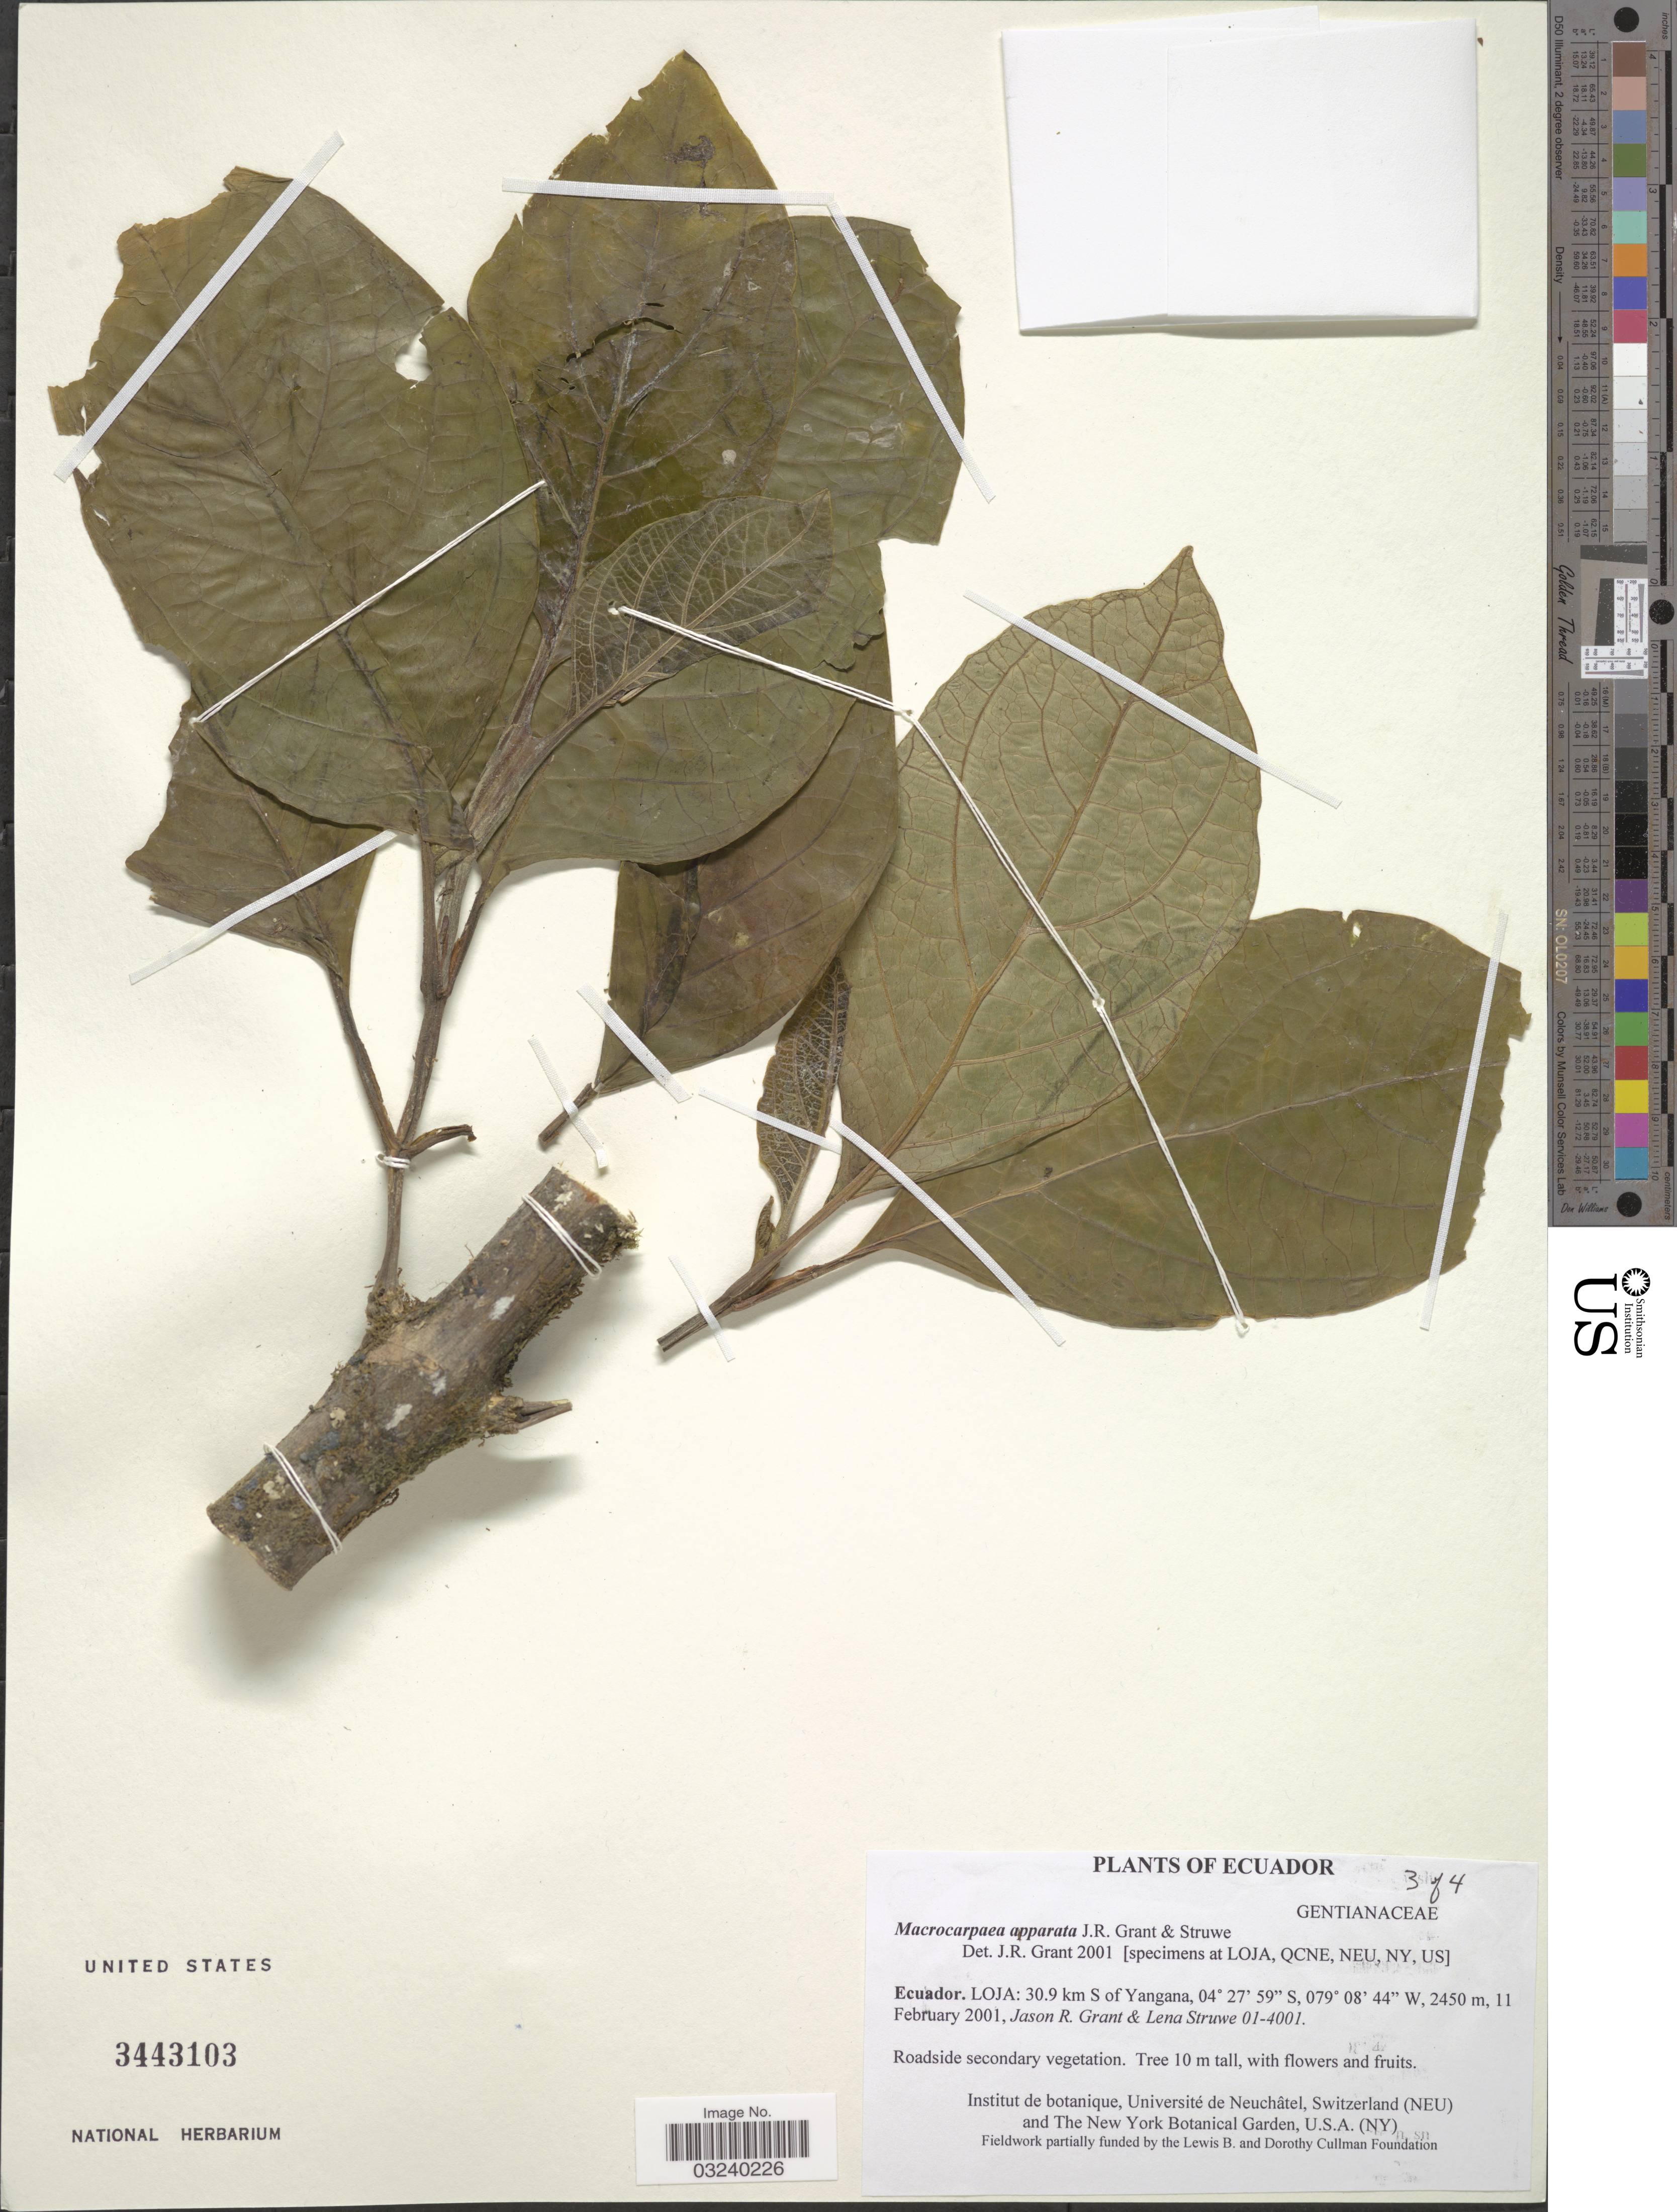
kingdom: Plantae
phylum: Tracheophyta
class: Magnoliopsida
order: Gentianales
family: Gentianaceae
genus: Macrocarpaea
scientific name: Macrocarpaea apparata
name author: J.R. Grant & Struwe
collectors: J. R. Grant & L. Struwe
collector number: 01-4001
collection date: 2001-02-11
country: Ecuador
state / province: Loja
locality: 30.9 km S of Yangana.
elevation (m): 2450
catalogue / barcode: US 3443103